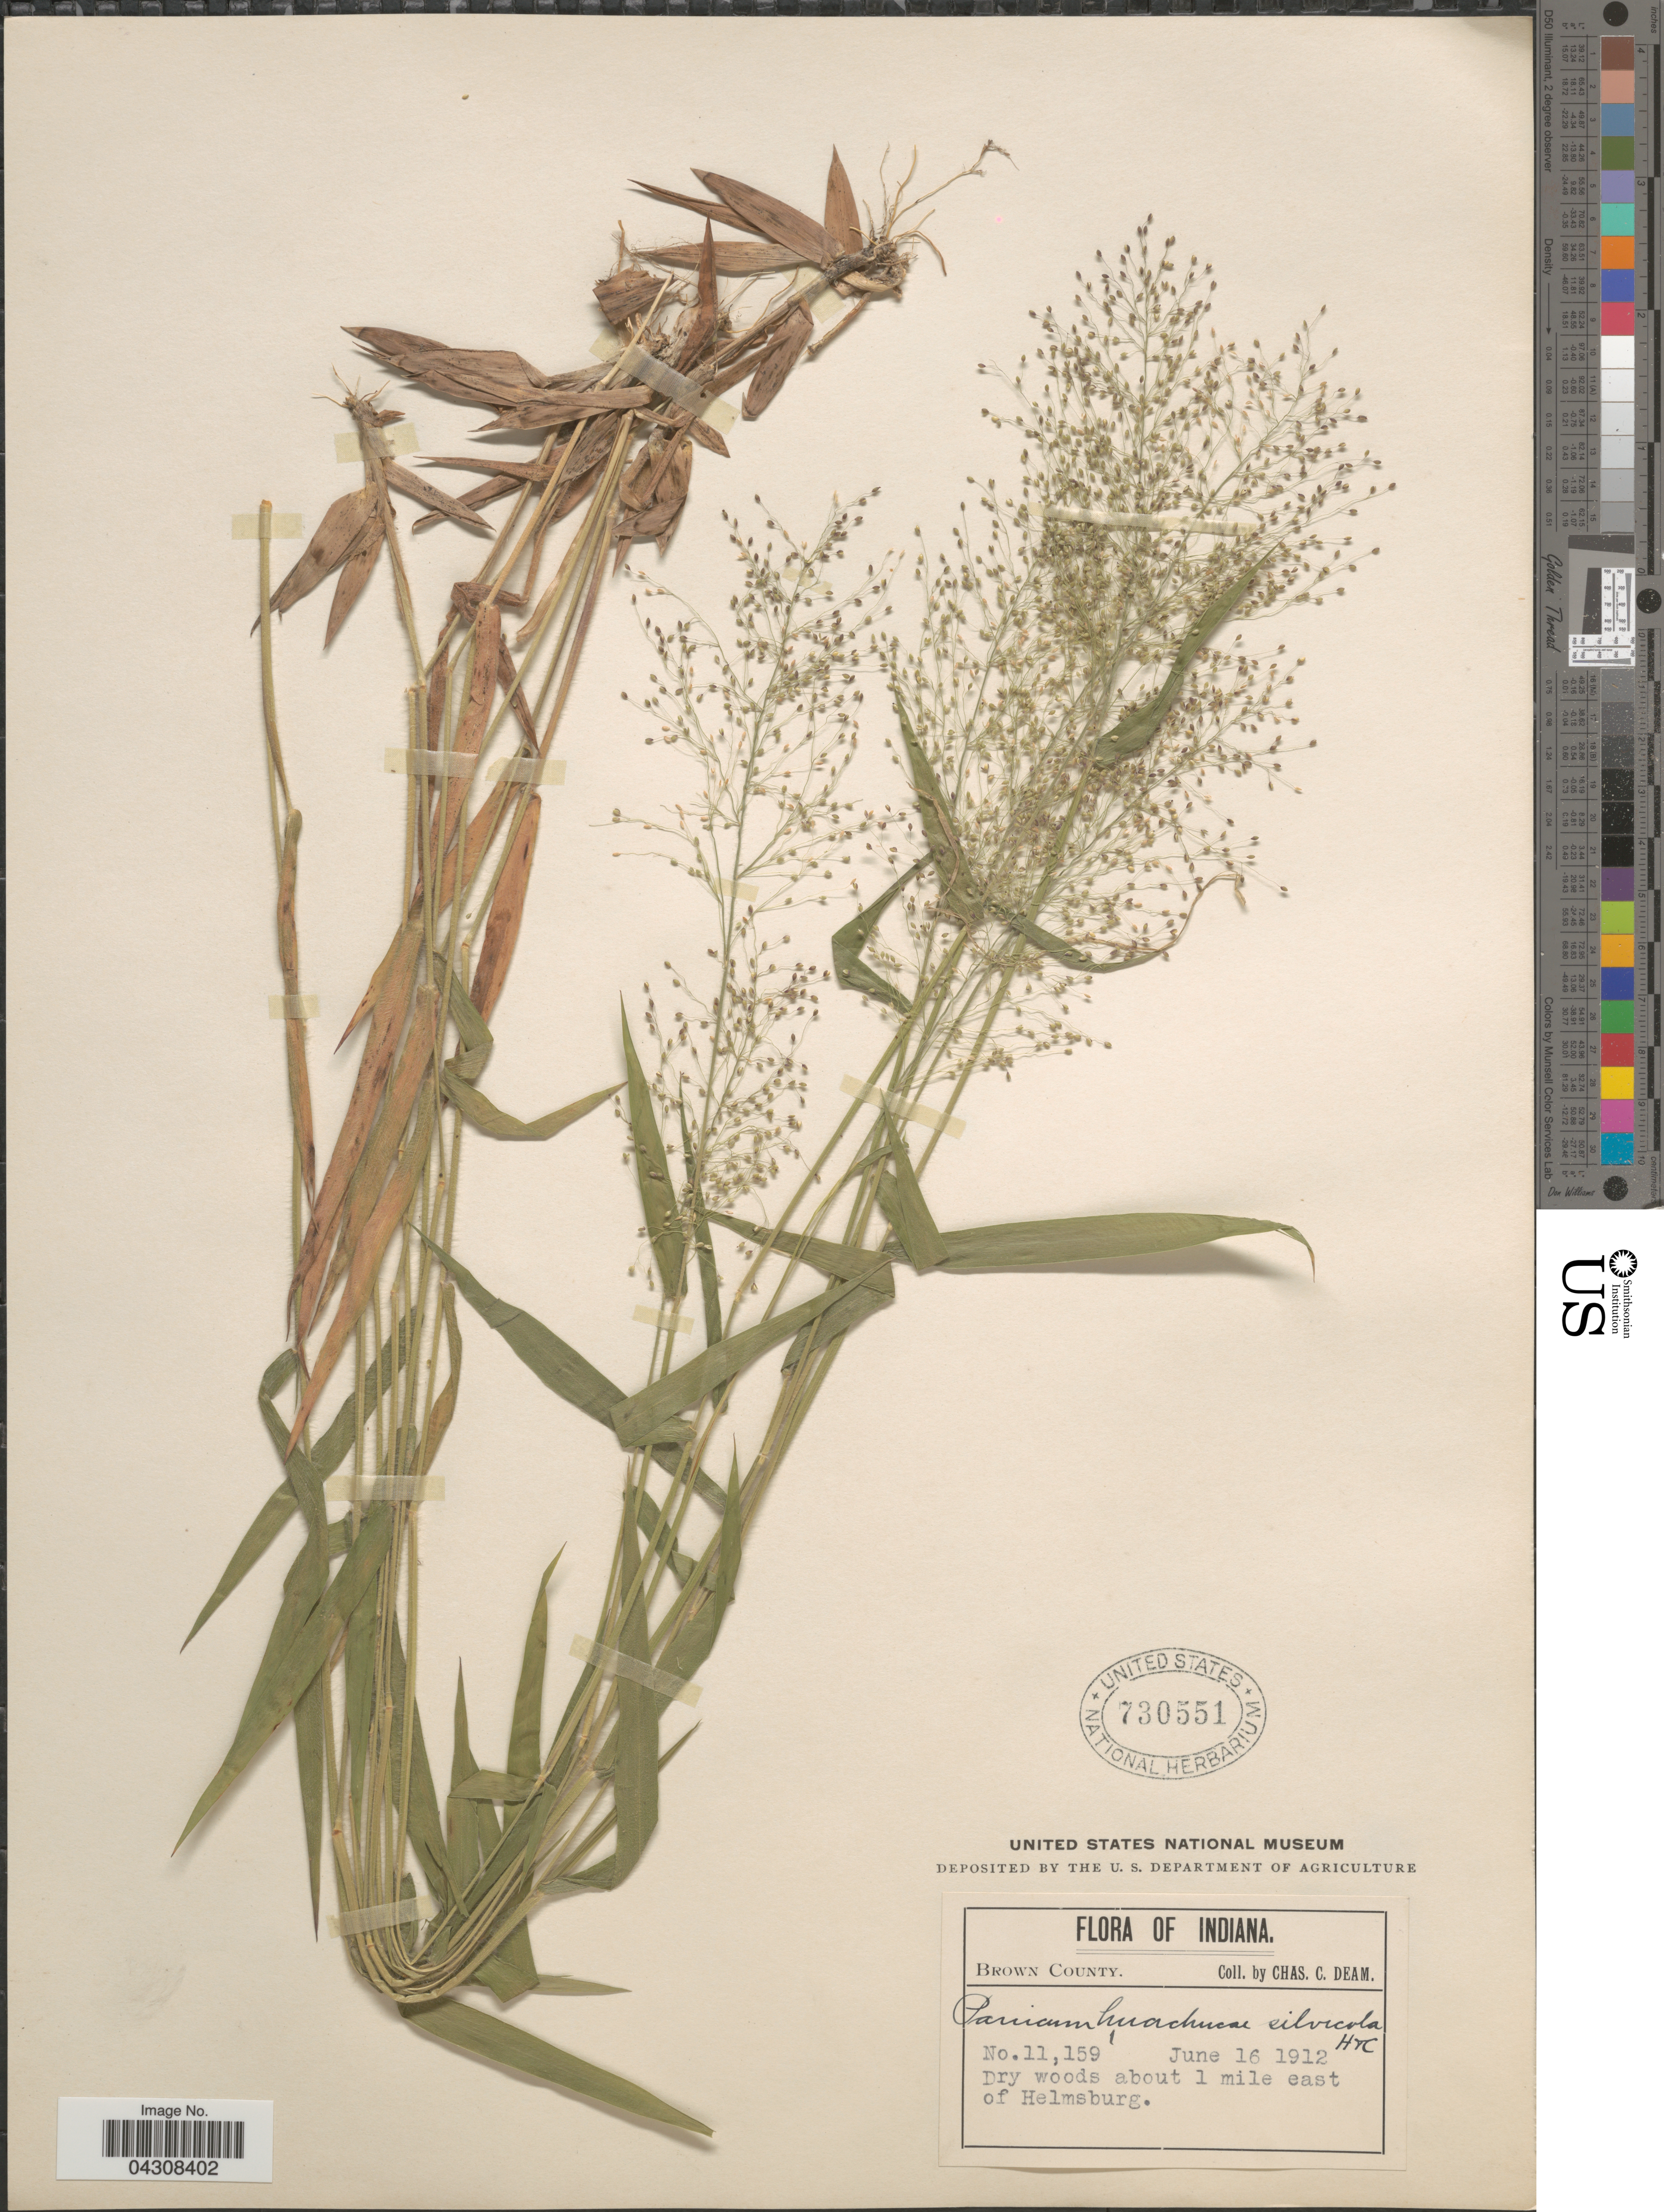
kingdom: Plantae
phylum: Tracheophyta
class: Liliopsida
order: Poales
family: Poaceae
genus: Dichanthelium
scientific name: Dichanthelium acuminatum var. acuminatum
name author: (Sw.) Gould & C.A. Clark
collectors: C. C. Deam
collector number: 11159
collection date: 1912-06-16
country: United States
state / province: Indiana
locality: Brown County. Dry woods about 1 mile east of Helmsburg.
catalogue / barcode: US 730551